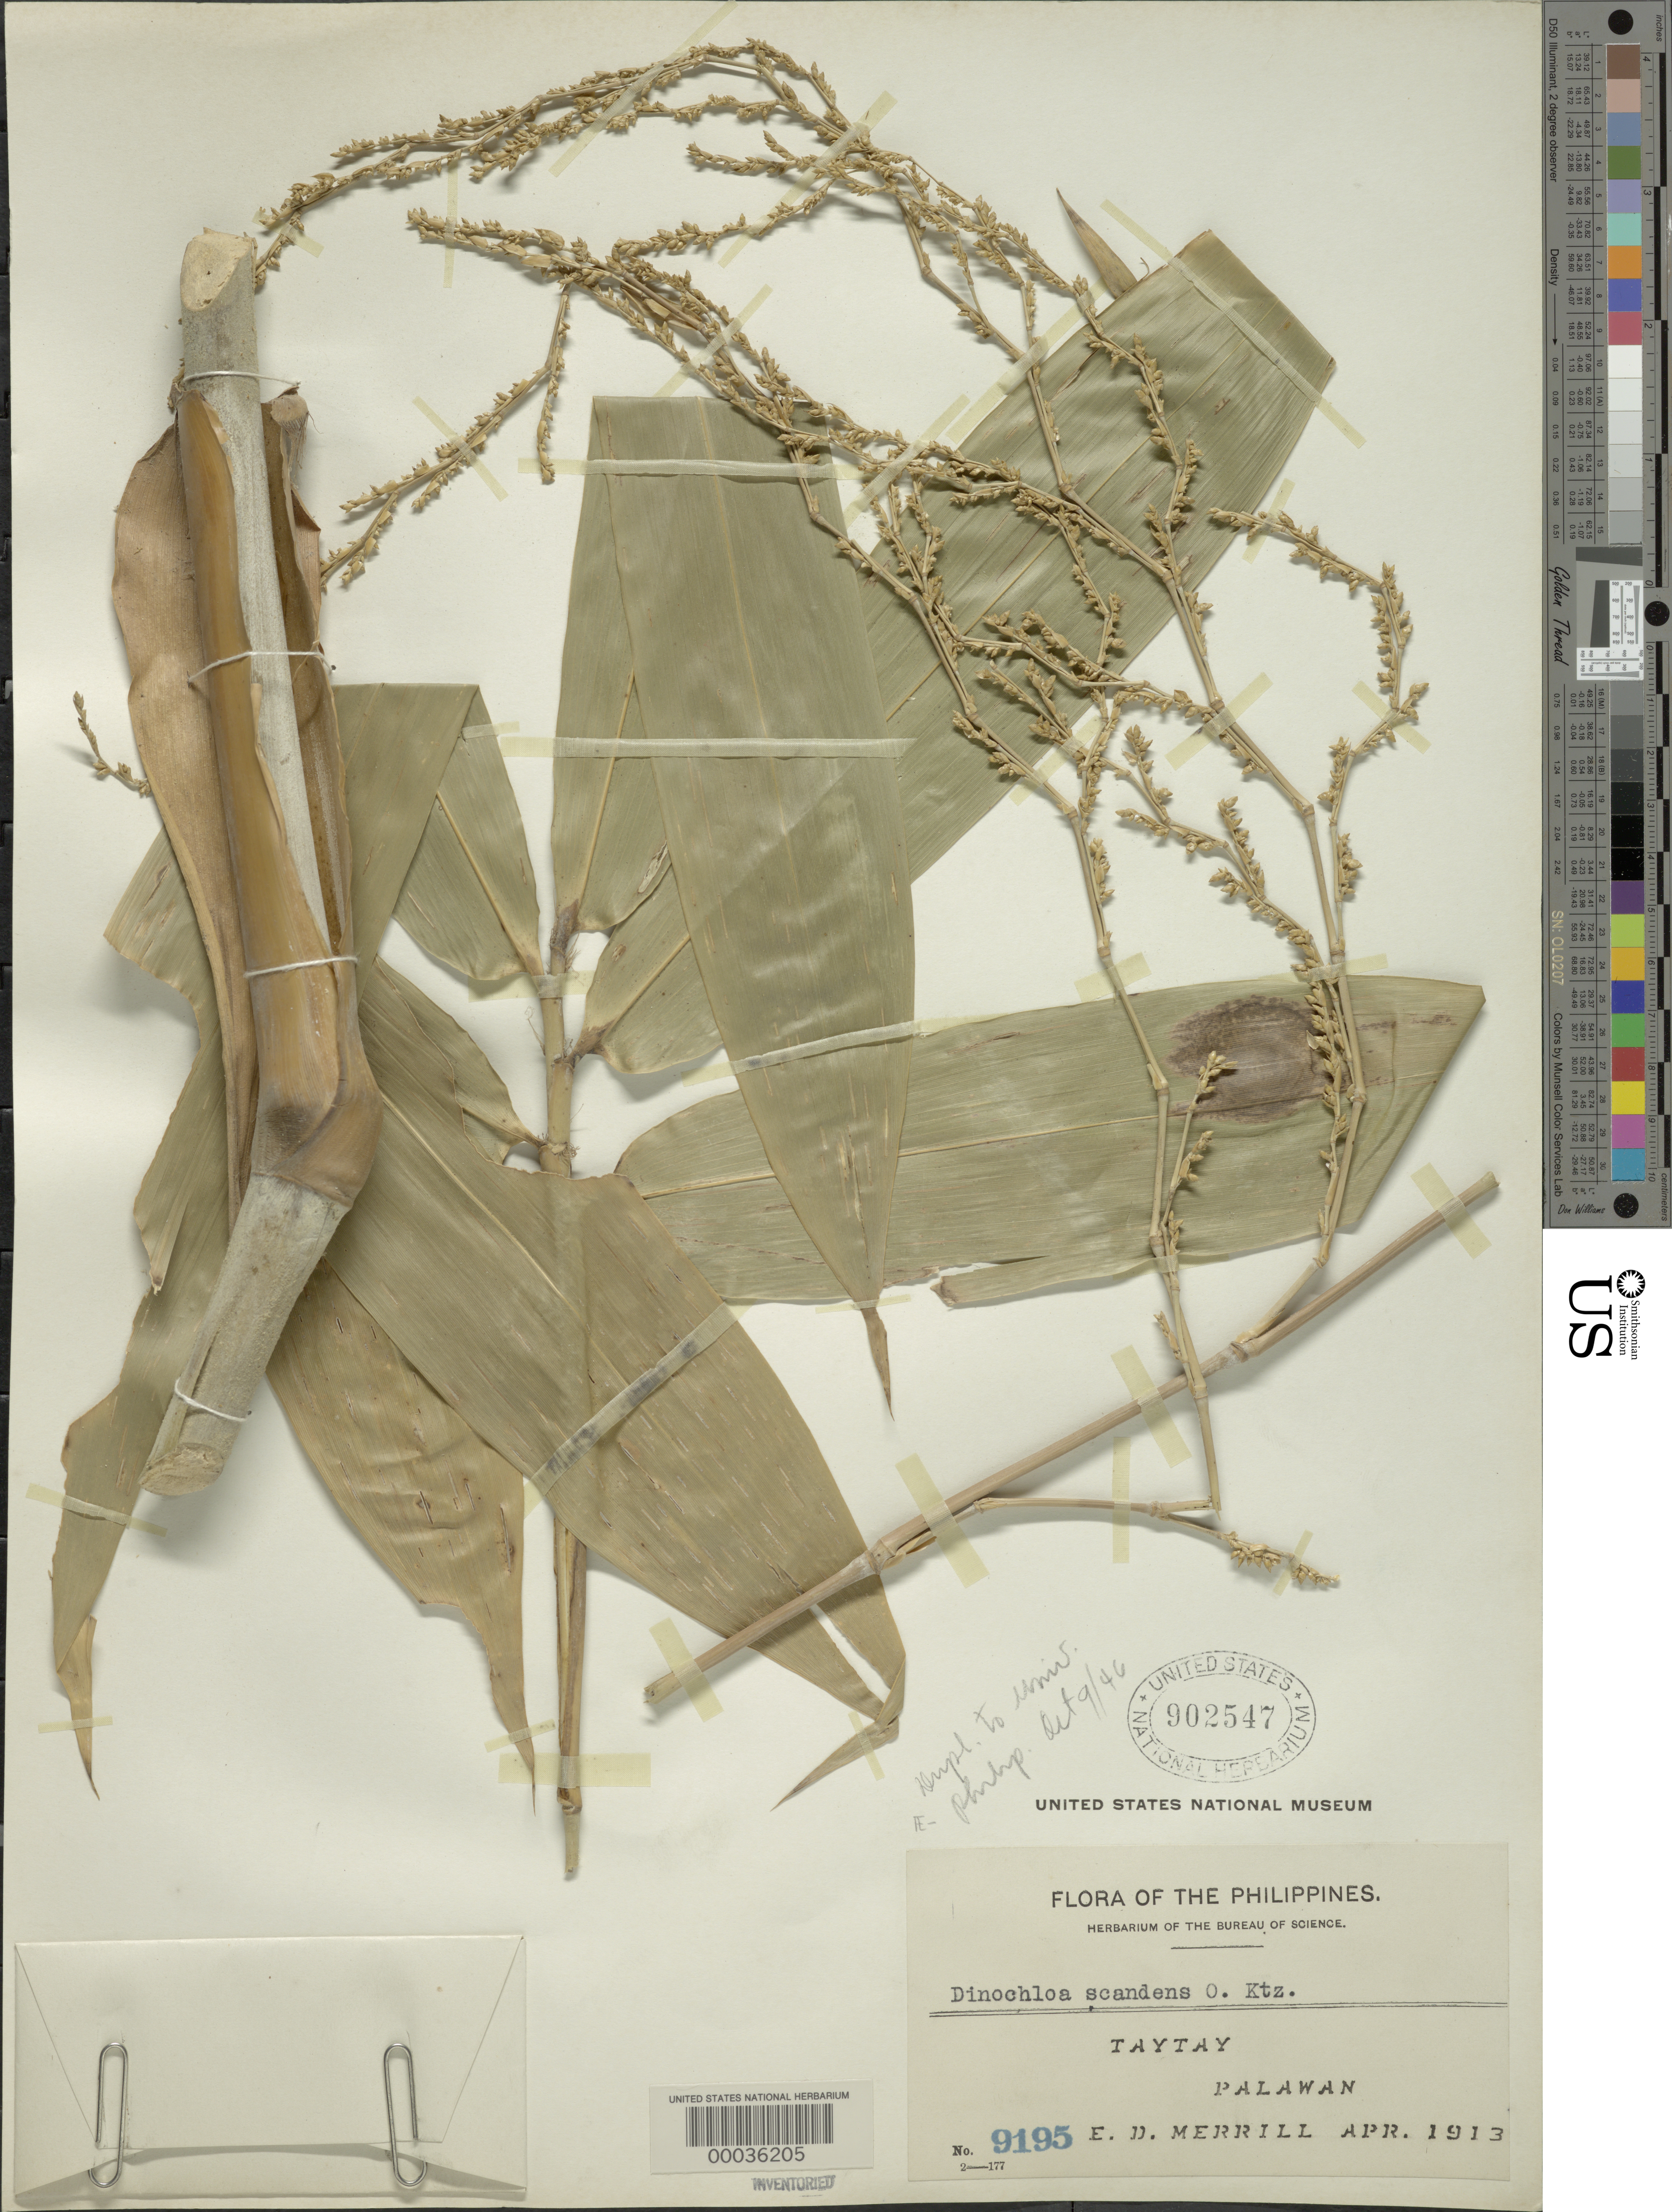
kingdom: Plantae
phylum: Tracheophyta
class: Liliopsida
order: Poales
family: Poaceae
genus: Dinochloa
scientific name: Dinochloa scandens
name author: (Blume ex Nees) Kuntze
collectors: E. D. Merrill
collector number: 9195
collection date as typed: Apr 1913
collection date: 1913-04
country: Philippines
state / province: Mimaropa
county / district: Palawan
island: Palawan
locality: Taytay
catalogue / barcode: US 902547